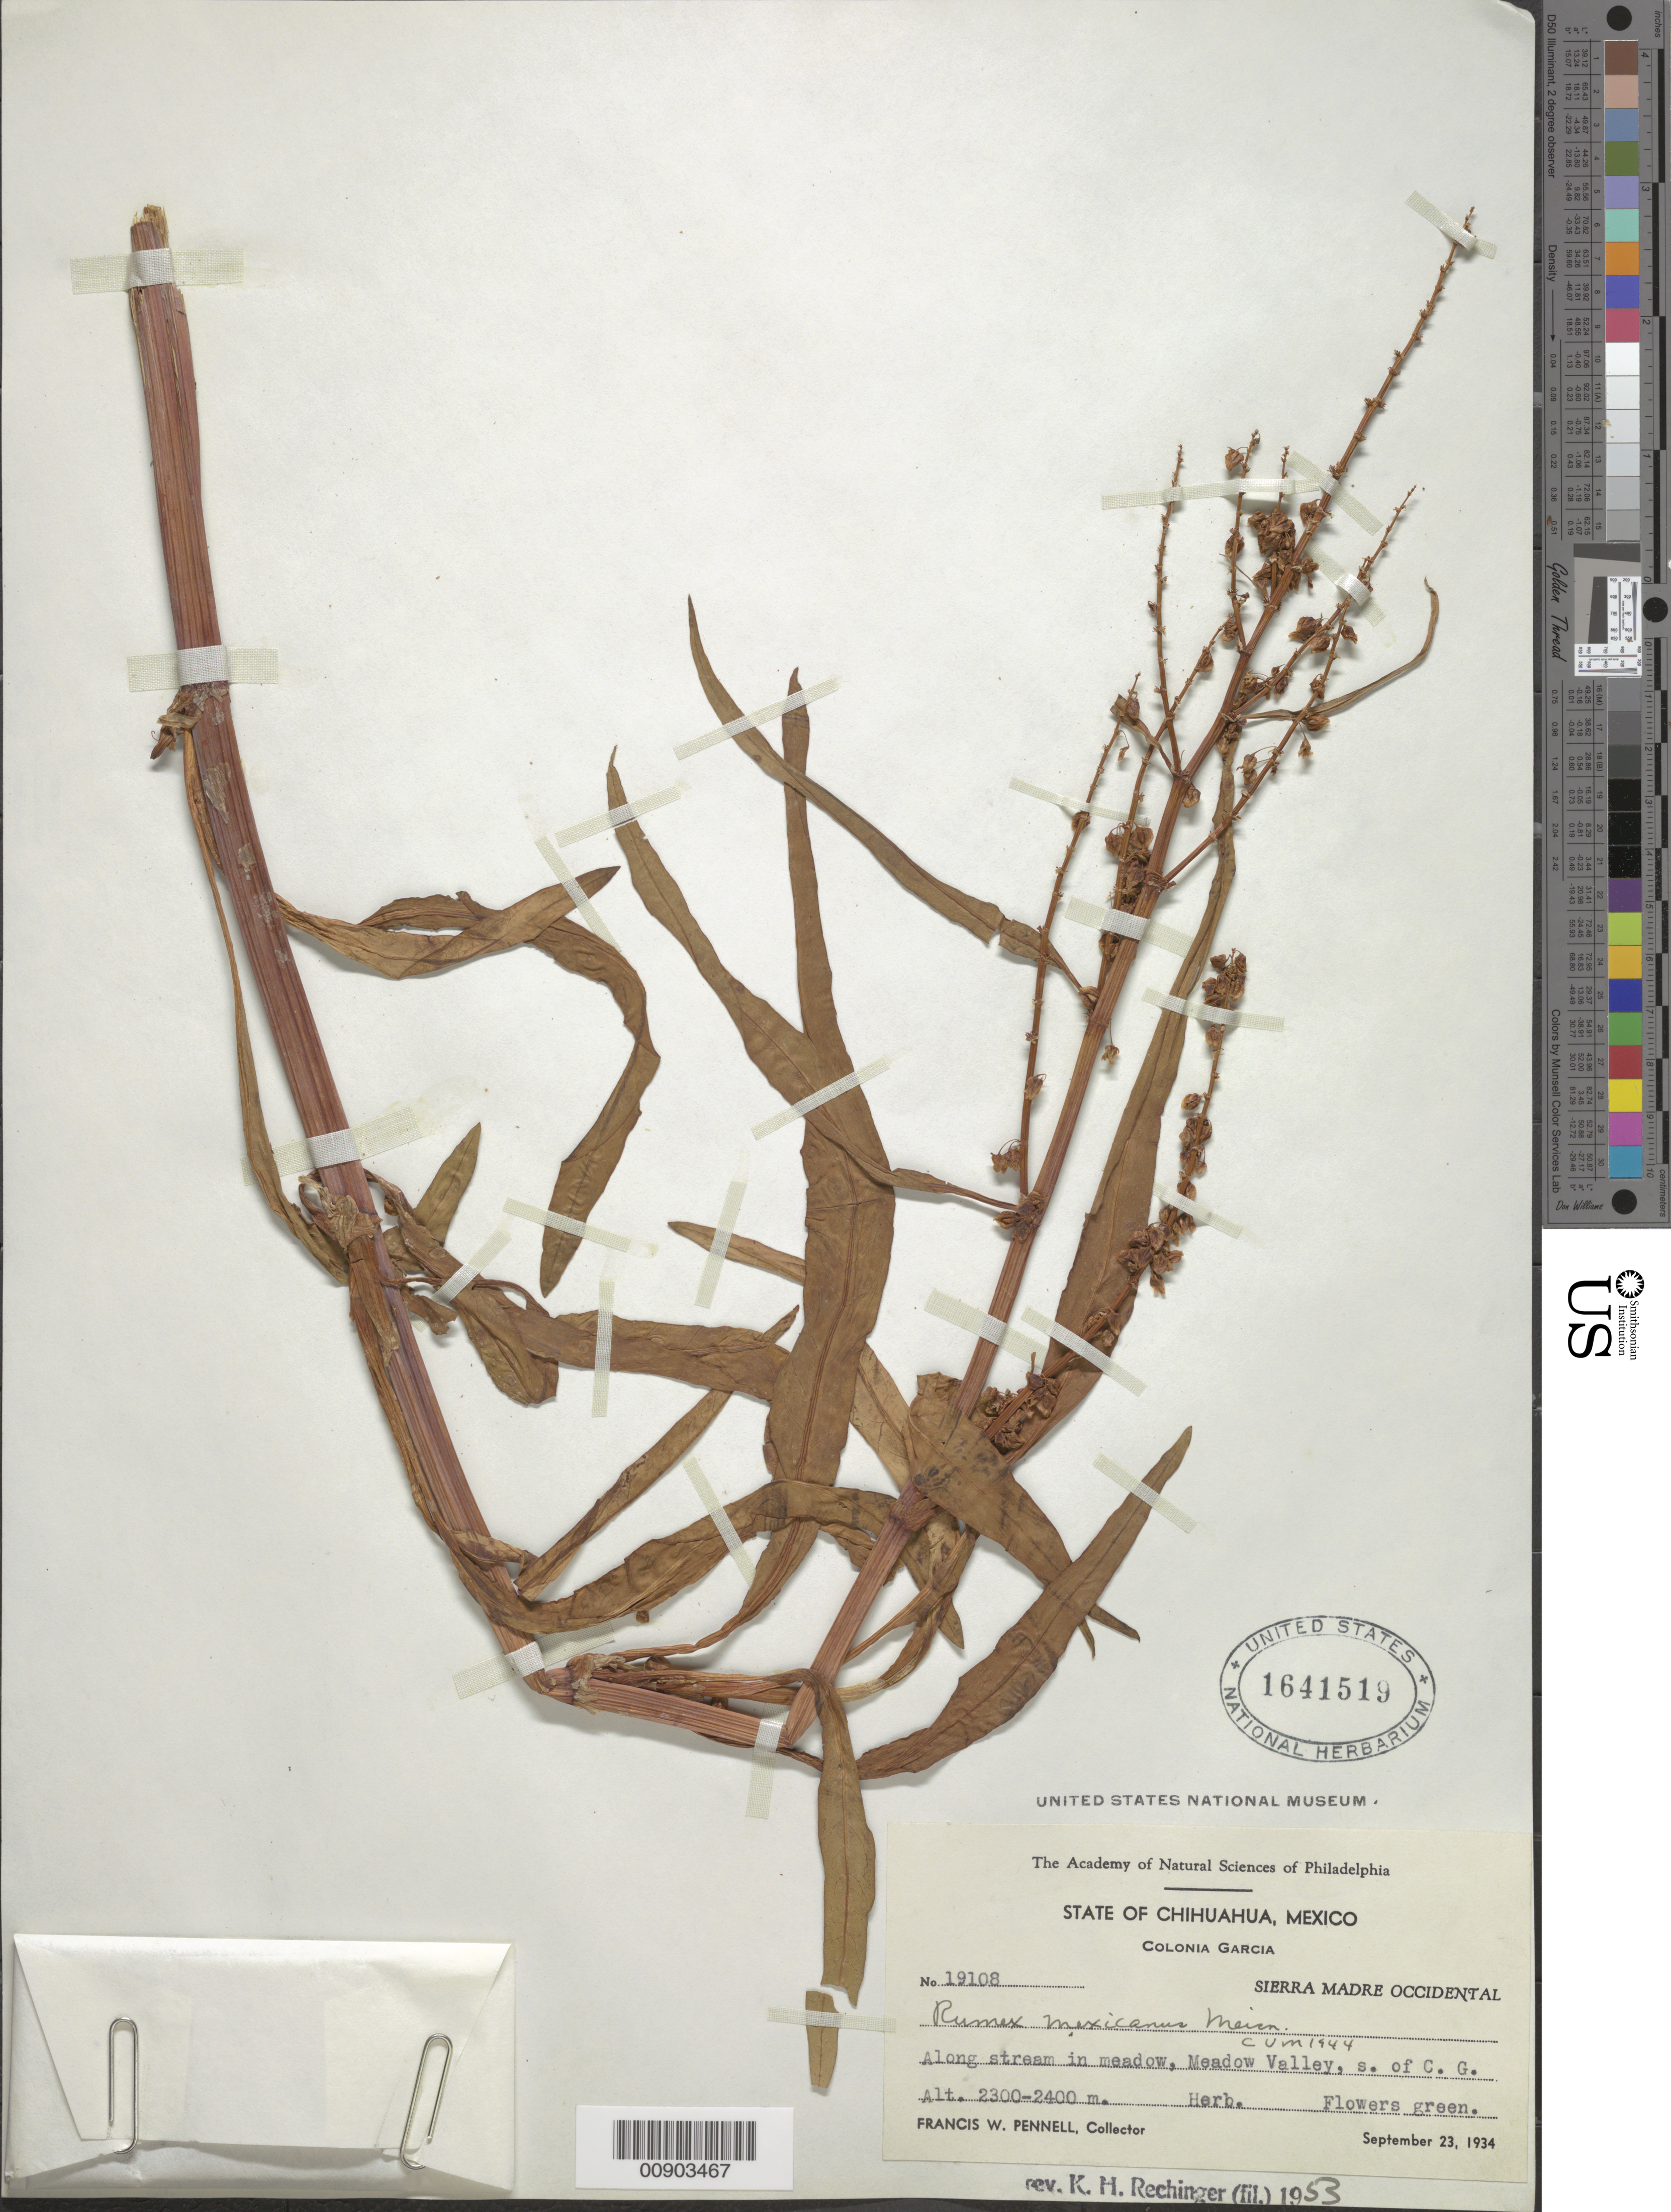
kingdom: Plantae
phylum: Tracheophyta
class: Magnoliopsida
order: Caryophyllales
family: Polygonaceae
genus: Rumex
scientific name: Rumex mexicanus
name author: Meisn.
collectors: F. W. Pennell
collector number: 19108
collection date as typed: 23 Sep 1934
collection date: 1934-09-23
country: Mexico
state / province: Chihuahua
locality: Meadow Valley S of Colonia García, Sierra Nadre Occidental, Chihuahua.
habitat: Along stream in meadow.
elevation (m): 2400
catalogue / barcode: US 1641519